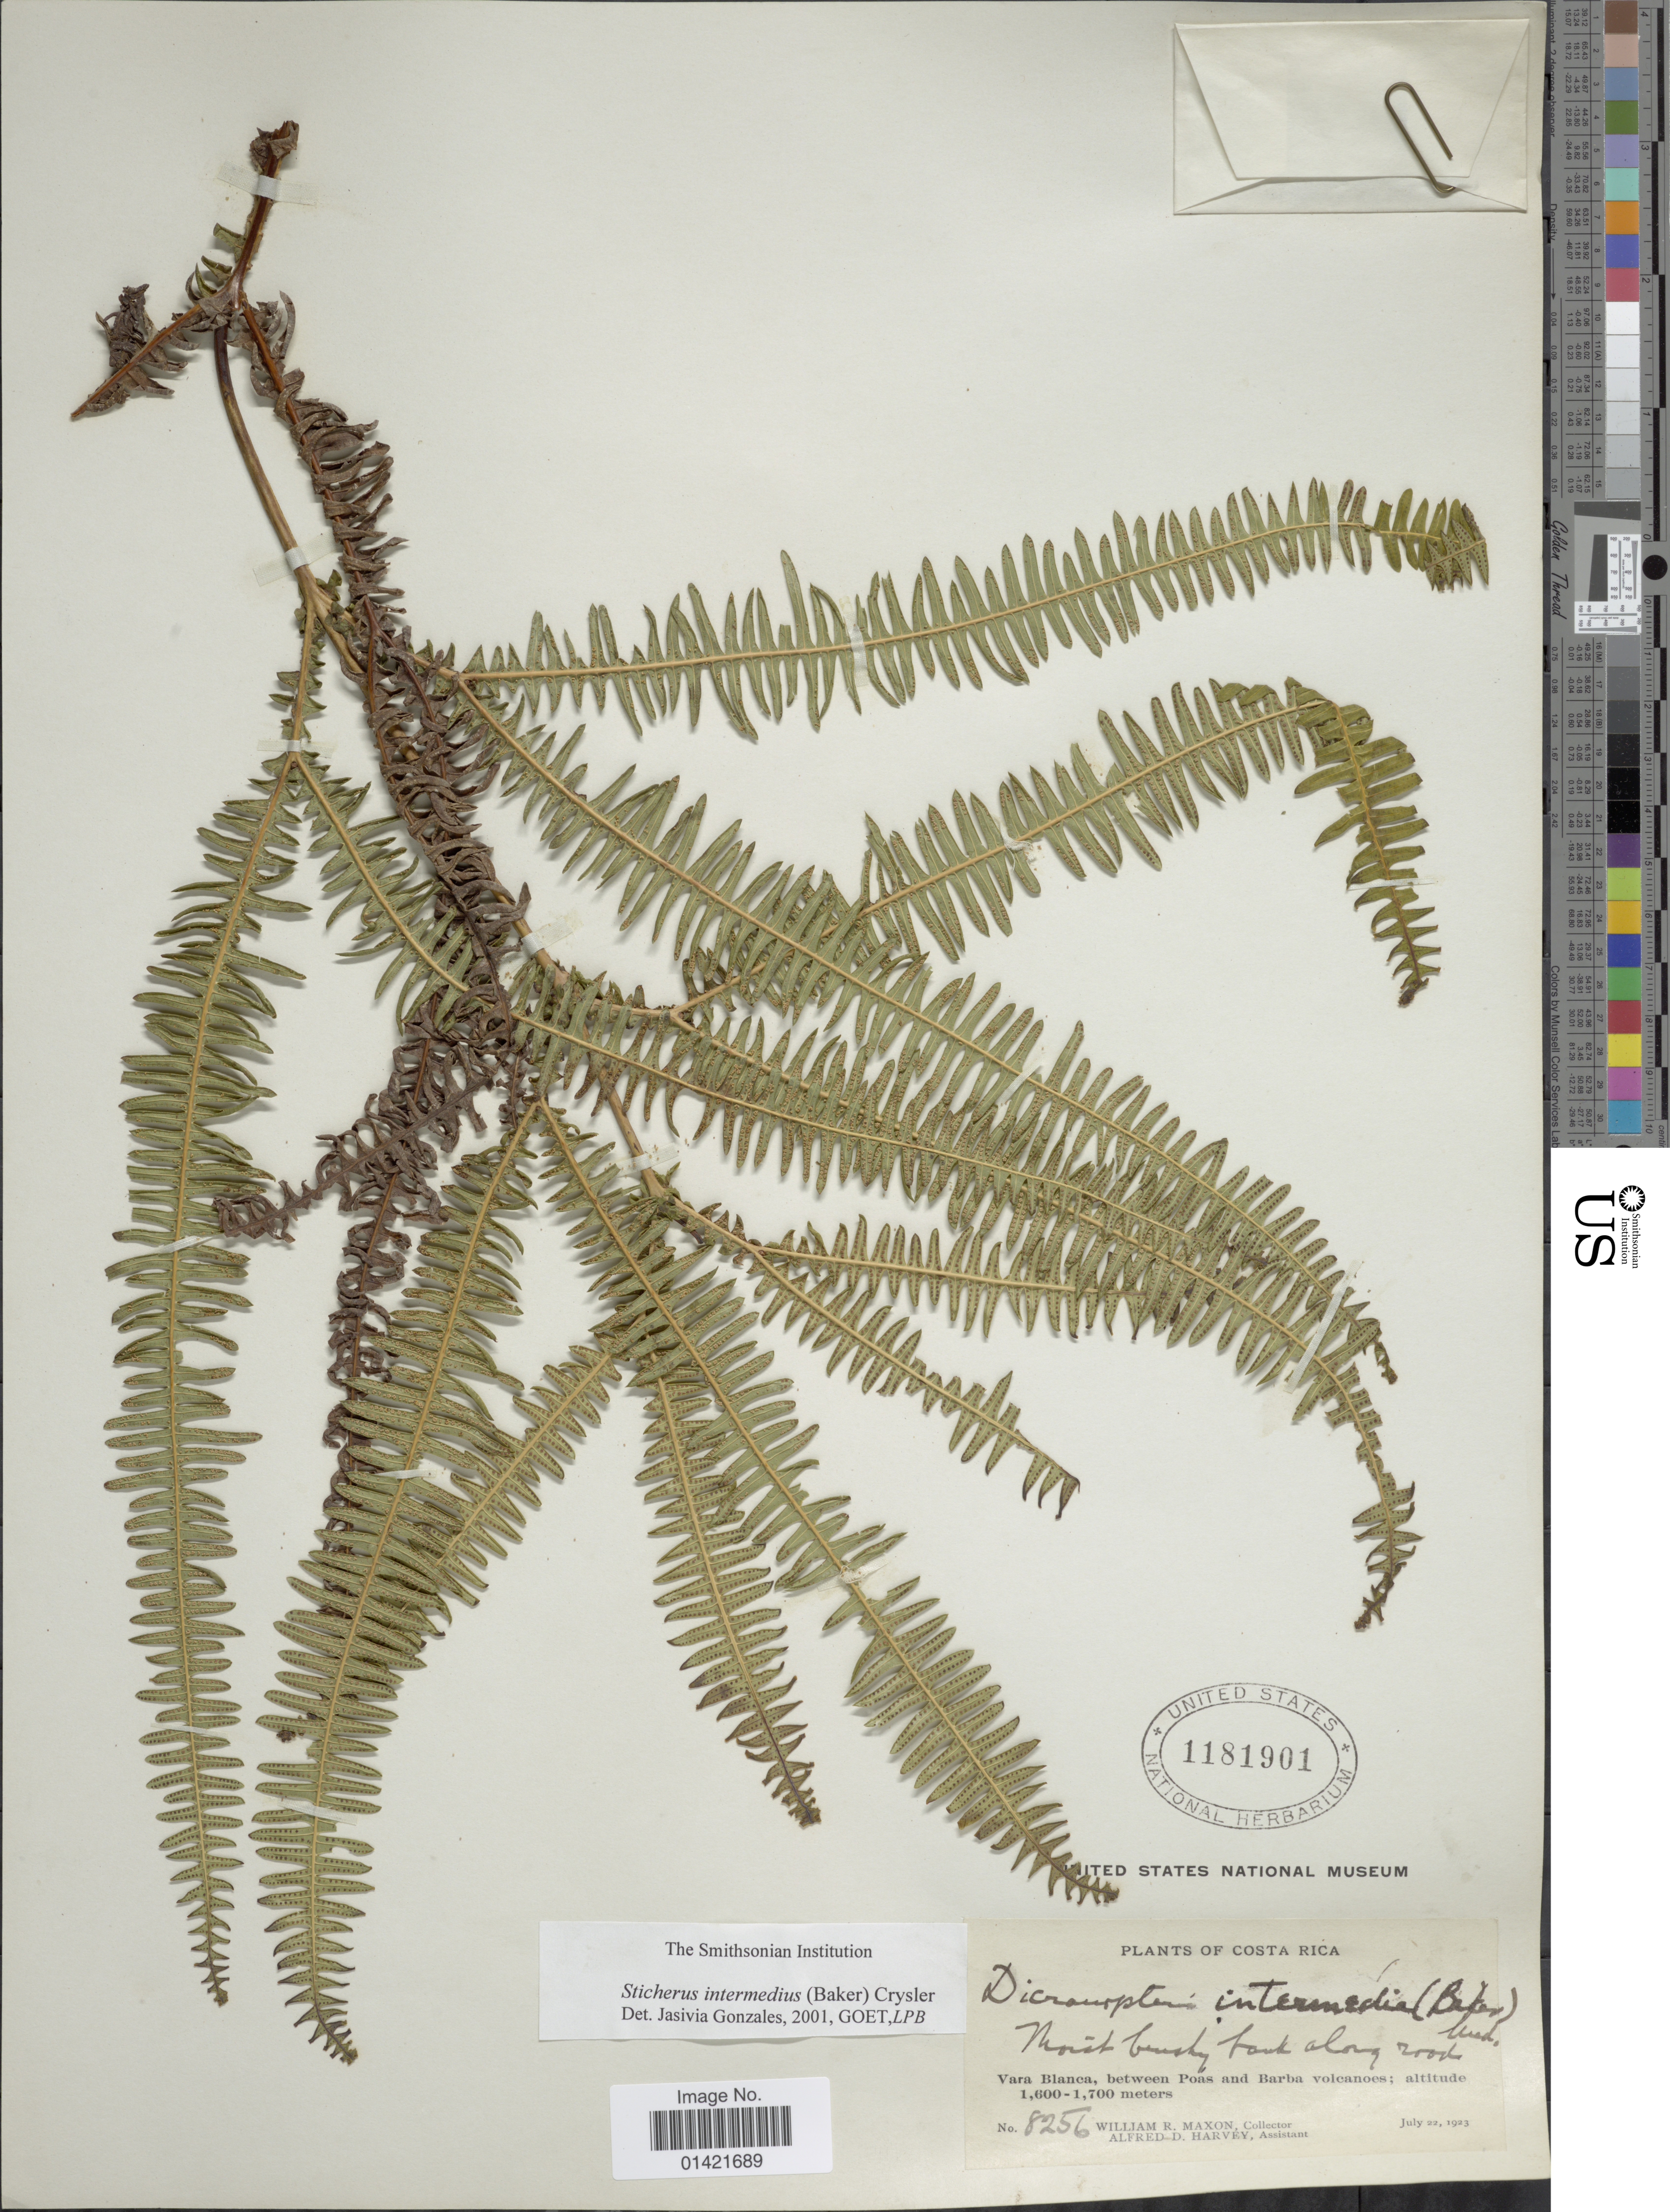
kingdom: Plantae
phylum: Tracheophyta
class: Polypodiopsida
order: Gleicheniales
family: Gleicheniaceae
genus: Sticherus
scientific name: Sticherus intermedius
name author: (Baker) Chrysler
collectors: W. R. Maxon & A. D. Harvey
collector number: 8256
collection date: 1923-07-22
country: Costa Rica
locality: Vara Blanca, between Poas and Barba volcanoes.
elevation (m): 1600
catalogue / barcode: US 1181901